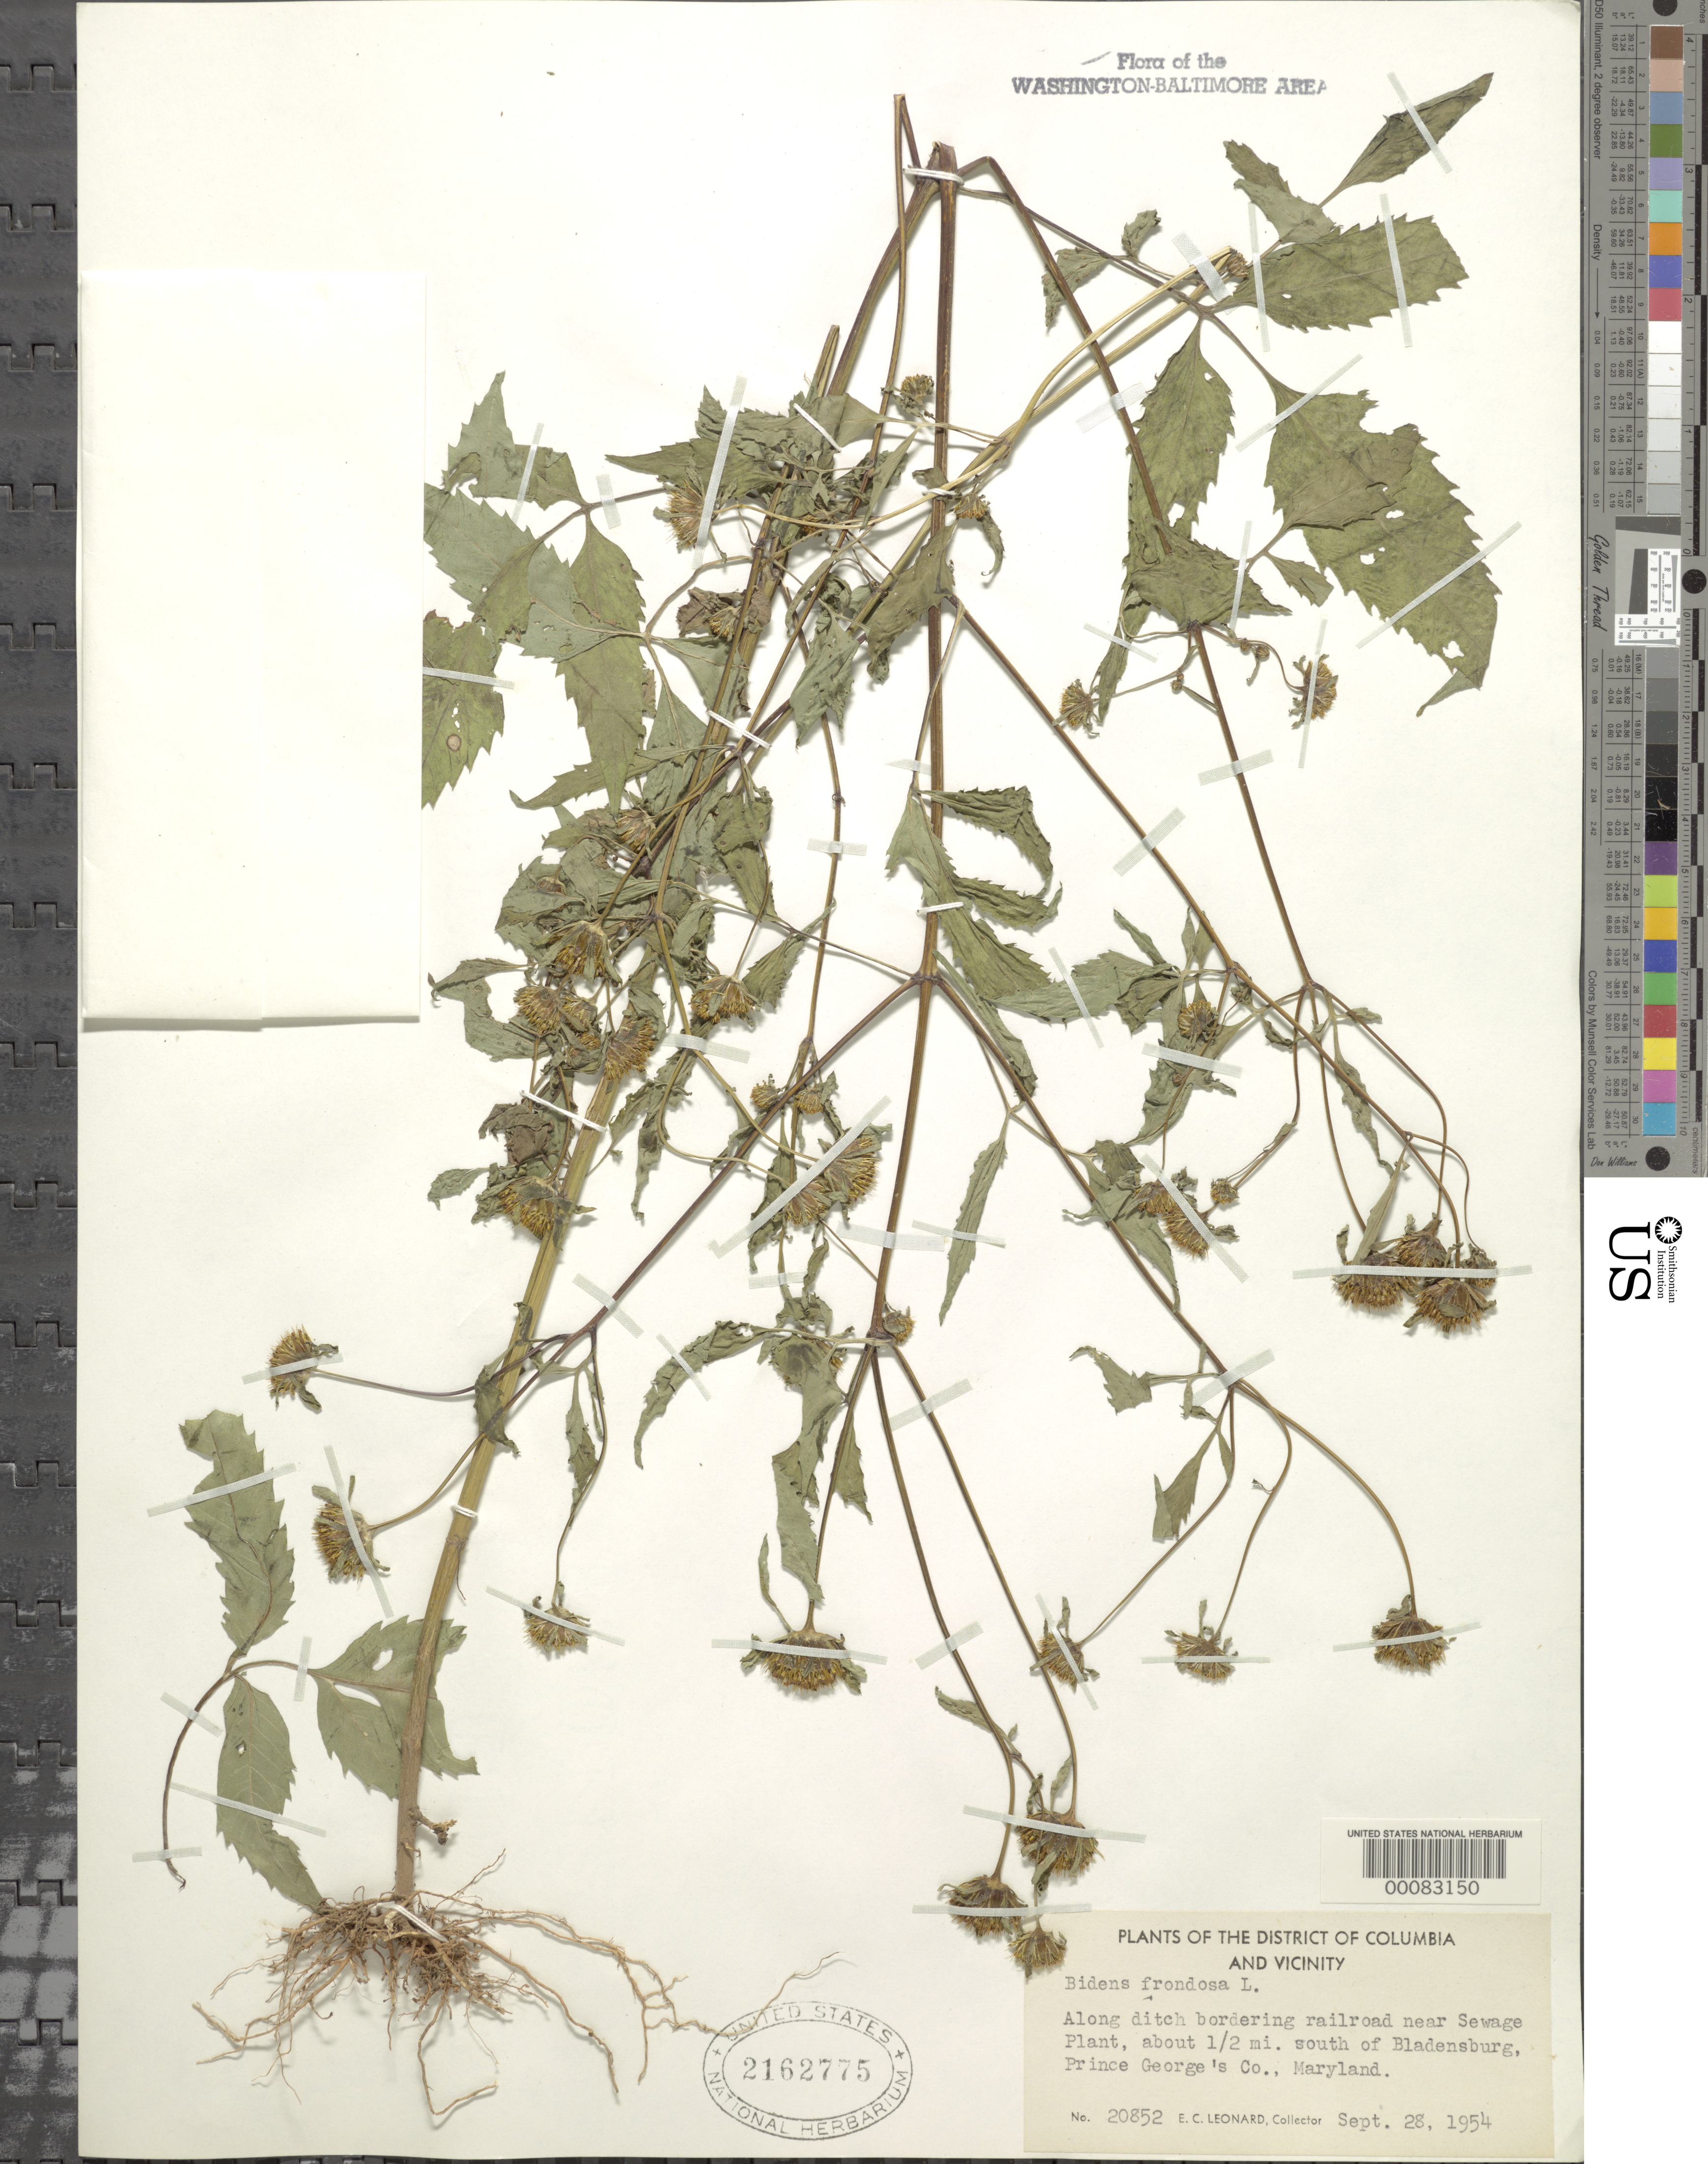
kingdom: Plantae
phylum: Tracheophyta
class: Magnoliopsida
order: Asterales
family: Asteraceae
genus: Bidens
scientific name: Bidens frondosa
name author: L.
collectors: E. C. Leonard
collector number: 20852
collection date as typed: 28 Sep 1954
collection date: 1954-09-28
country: United States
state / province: Maryland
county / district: Prince George's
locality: South of Bladensburg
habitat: Railroad ditch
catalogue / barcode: US 2162775